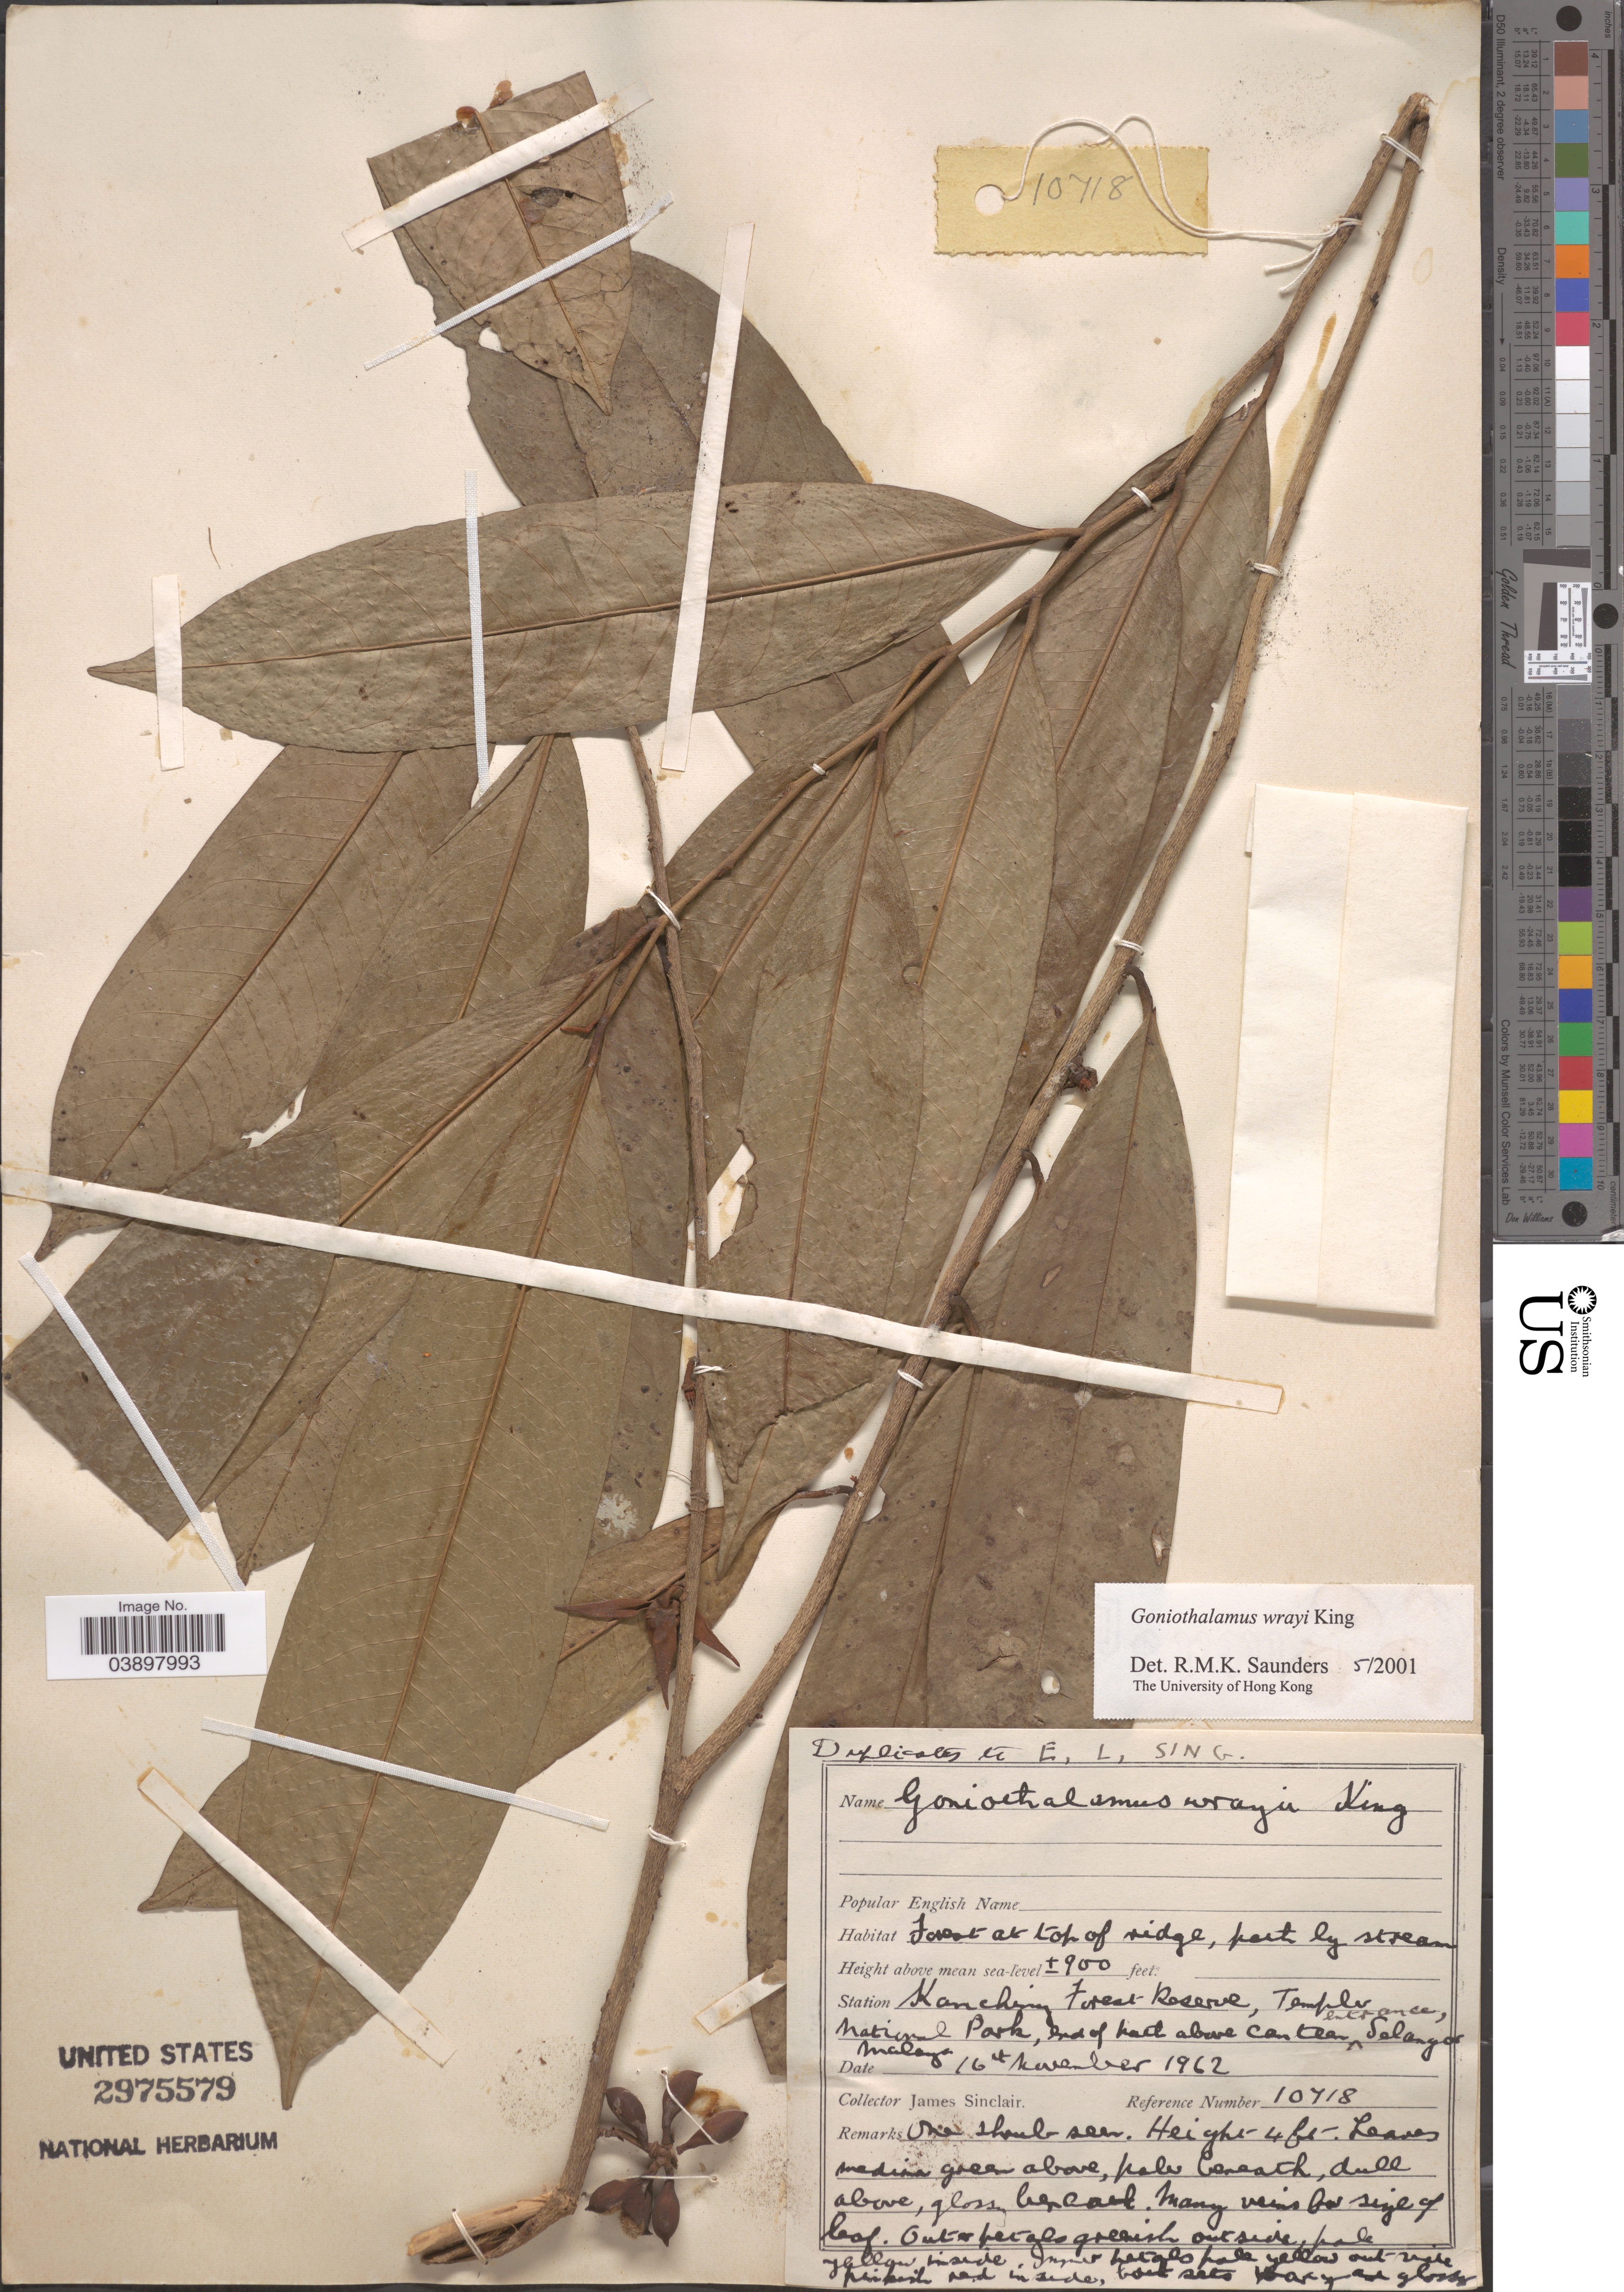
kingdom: Plantae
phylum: Tracheophyta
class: Magnoliopsida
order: Magnoliales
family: Annonaceae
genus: Goniothalamus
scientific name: Goniothalamus wrayi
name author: King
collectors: J. Sinclair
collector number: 10718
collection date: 1962-11-16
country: Malaysia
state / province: Selangor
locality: At top of ridge, path by stream. Station Kanching Forest Reserve, Temple National Park, end of path above canteen entrance, Malaya.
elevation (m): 274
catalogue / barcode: US 2975579